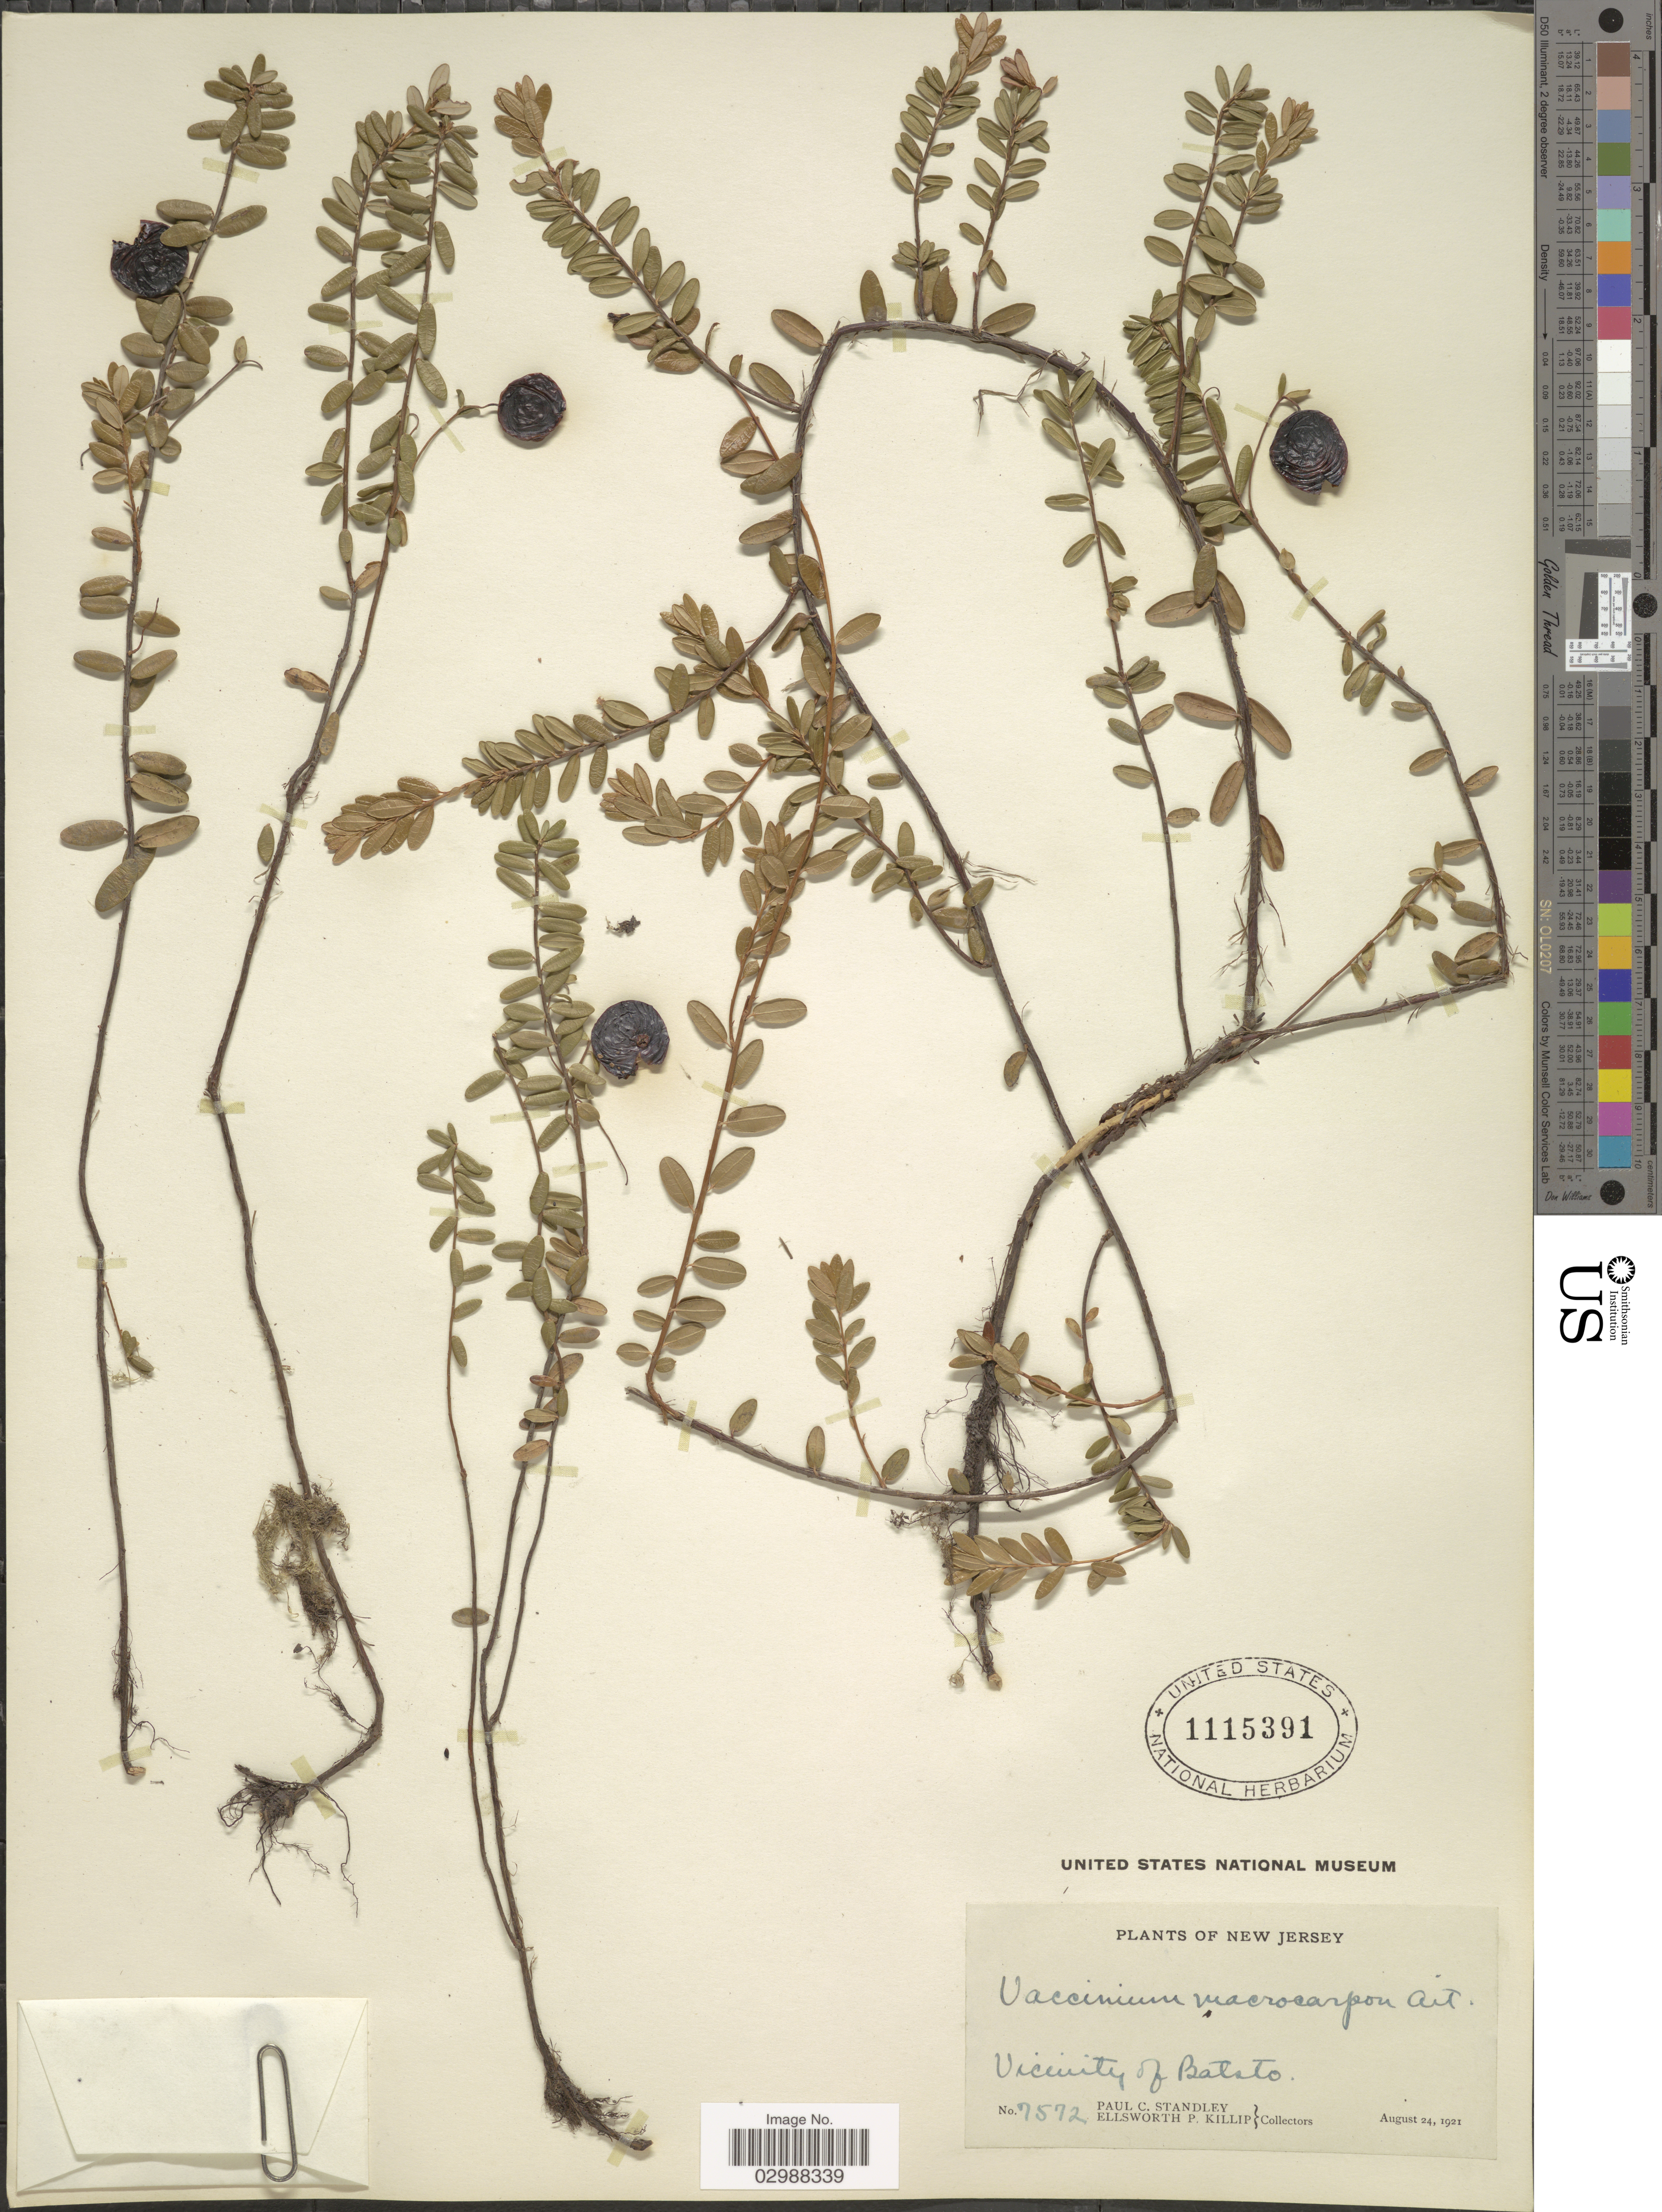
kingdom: Plantae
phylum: Tracheophyta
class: Magnoliopsida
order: Ericales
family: Ericaceae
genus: Vaccinium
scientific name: Vaccinium macrocarpon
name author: Aiton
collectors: P. C. Standley & E. P. Killip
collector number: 7572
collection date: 1921-08-24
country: United States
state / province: New Jersey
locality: Vicinity of Batsto.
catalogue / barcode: US 1115391